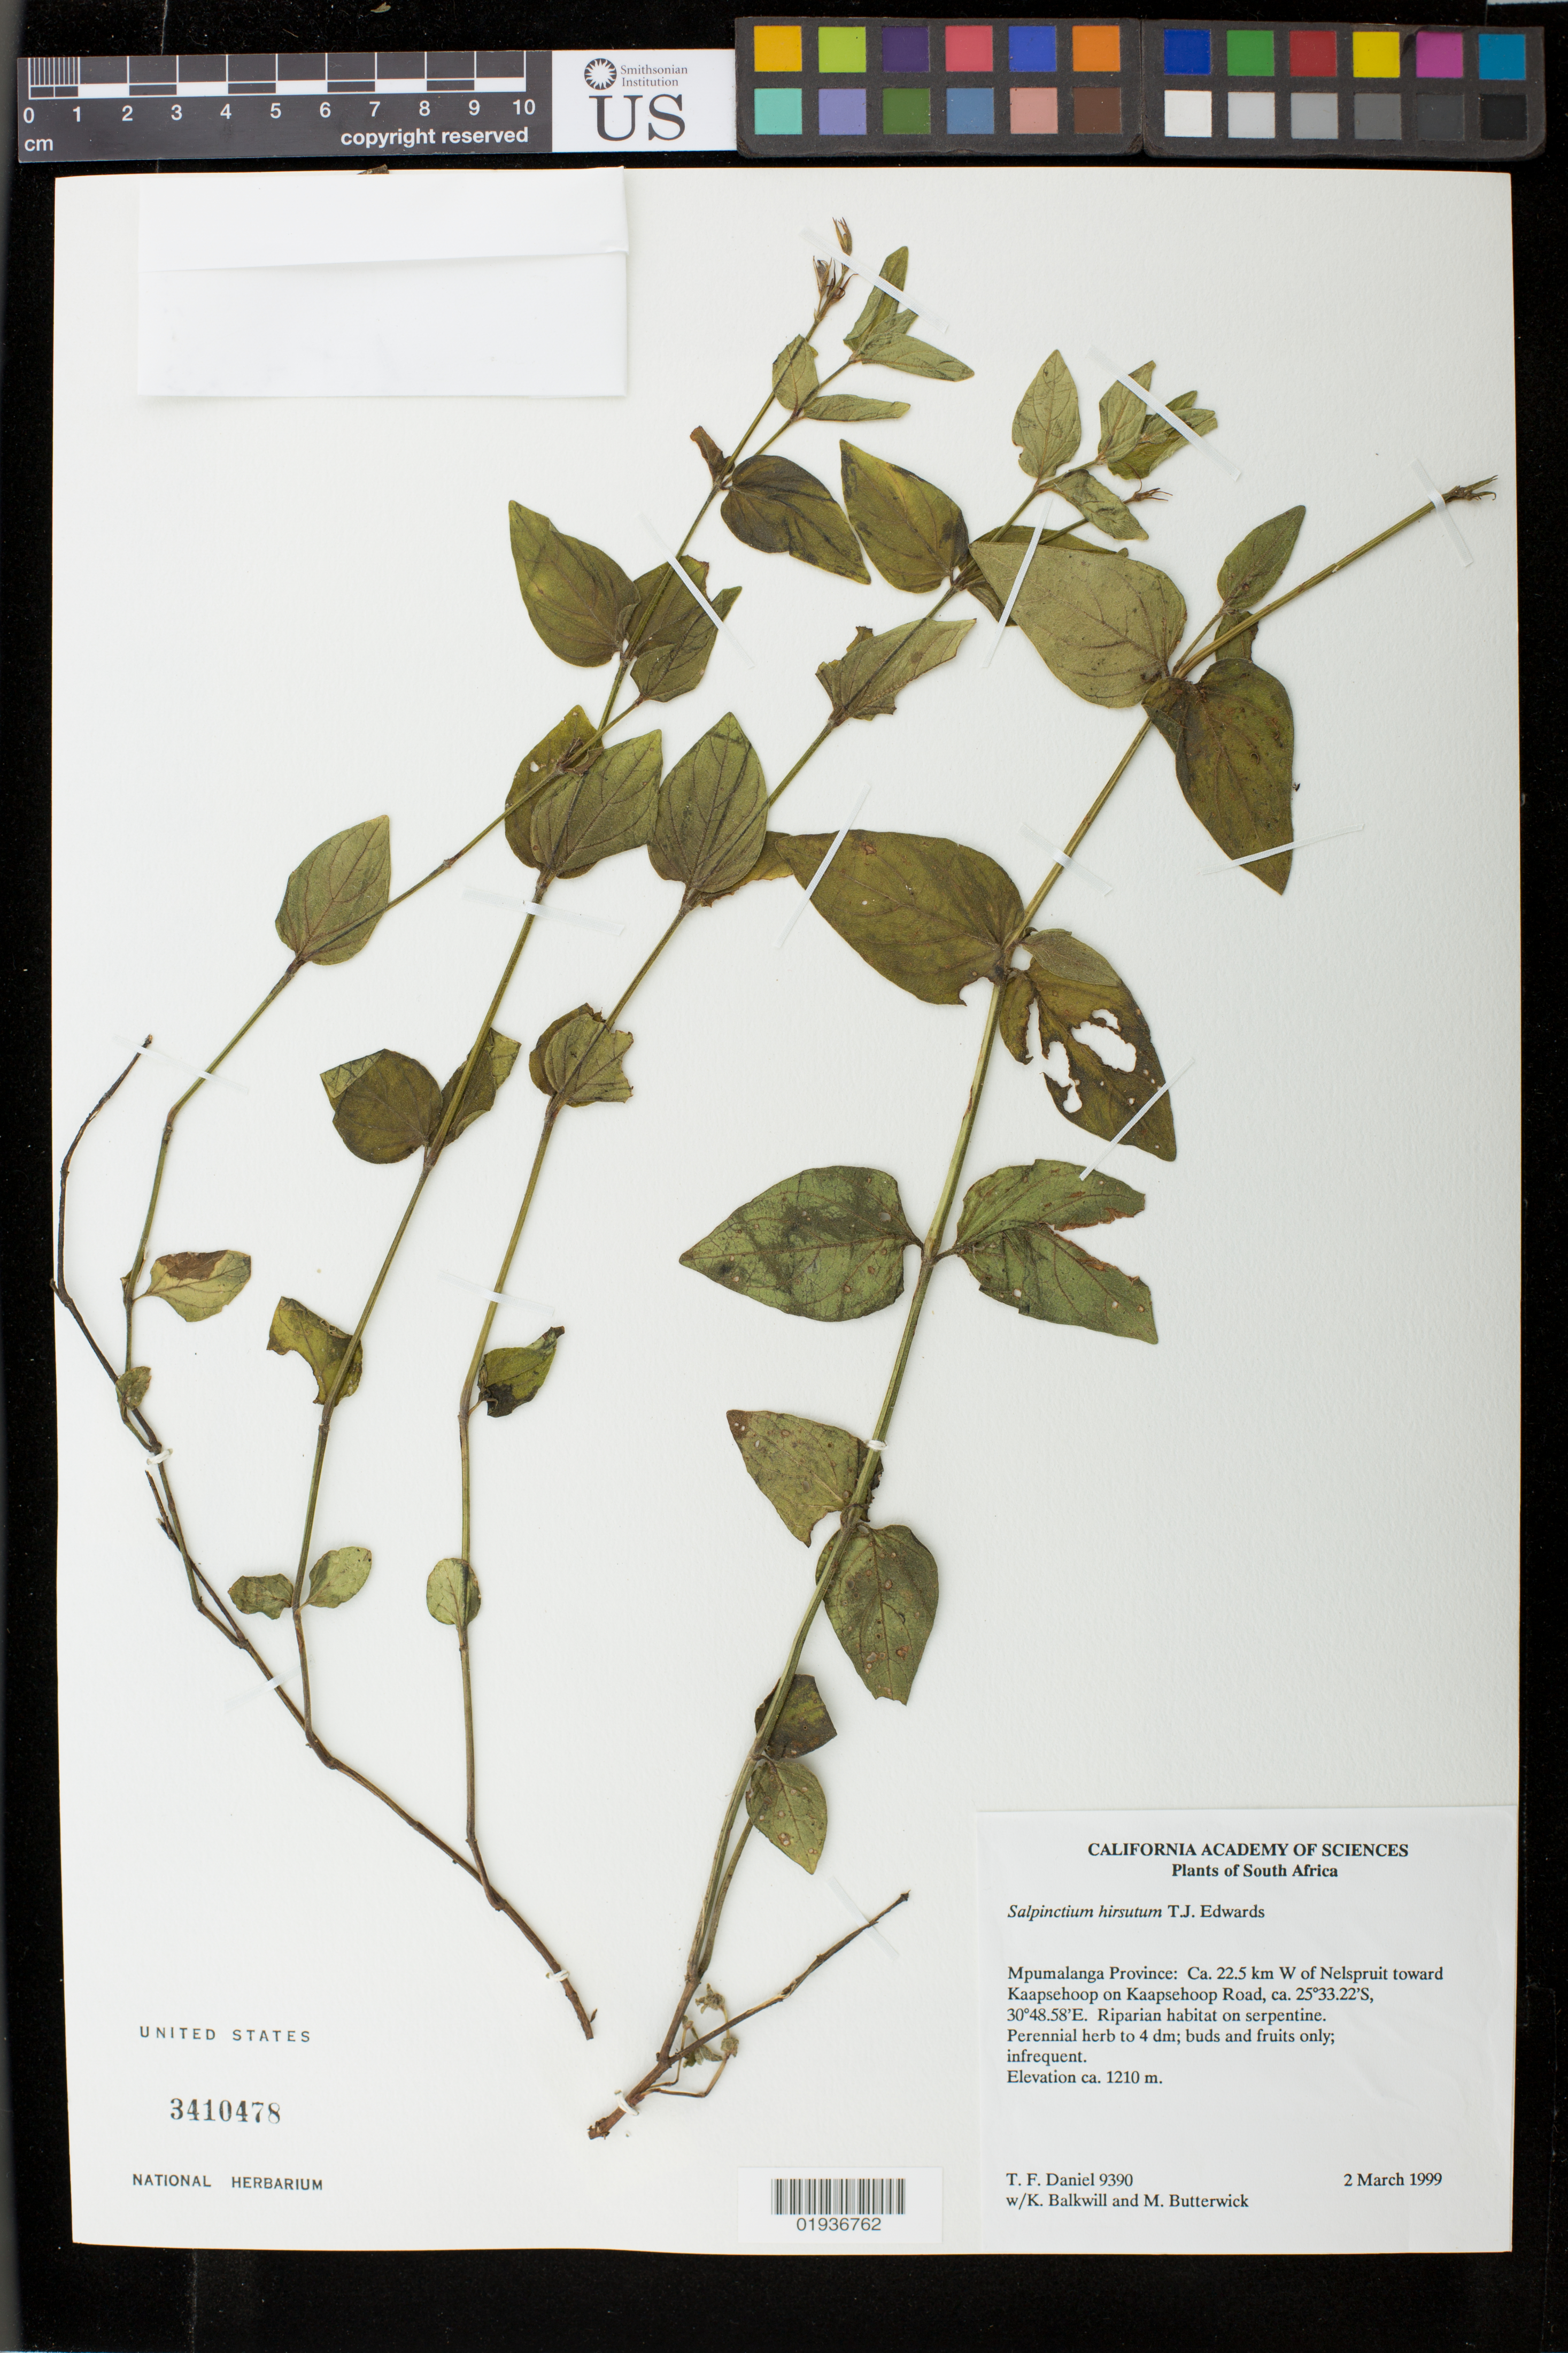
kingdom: Plantae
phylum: Tracheophyta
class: Magnoliopsida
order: Lamiales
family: Acanthaceae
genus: Salpinctium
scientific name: Salpinctium hirsutum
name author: T.J. Edwards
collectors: T. F. Daniel, K. Balkwill & M. Butterwick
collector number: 19390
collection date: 1999-03-02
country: South Africa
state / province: Mpumalanga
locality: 22.5 km W of Nelsprruit toward Kaapsehoop on Kaapsehoop road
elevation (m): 1210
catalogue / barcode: US 3410478